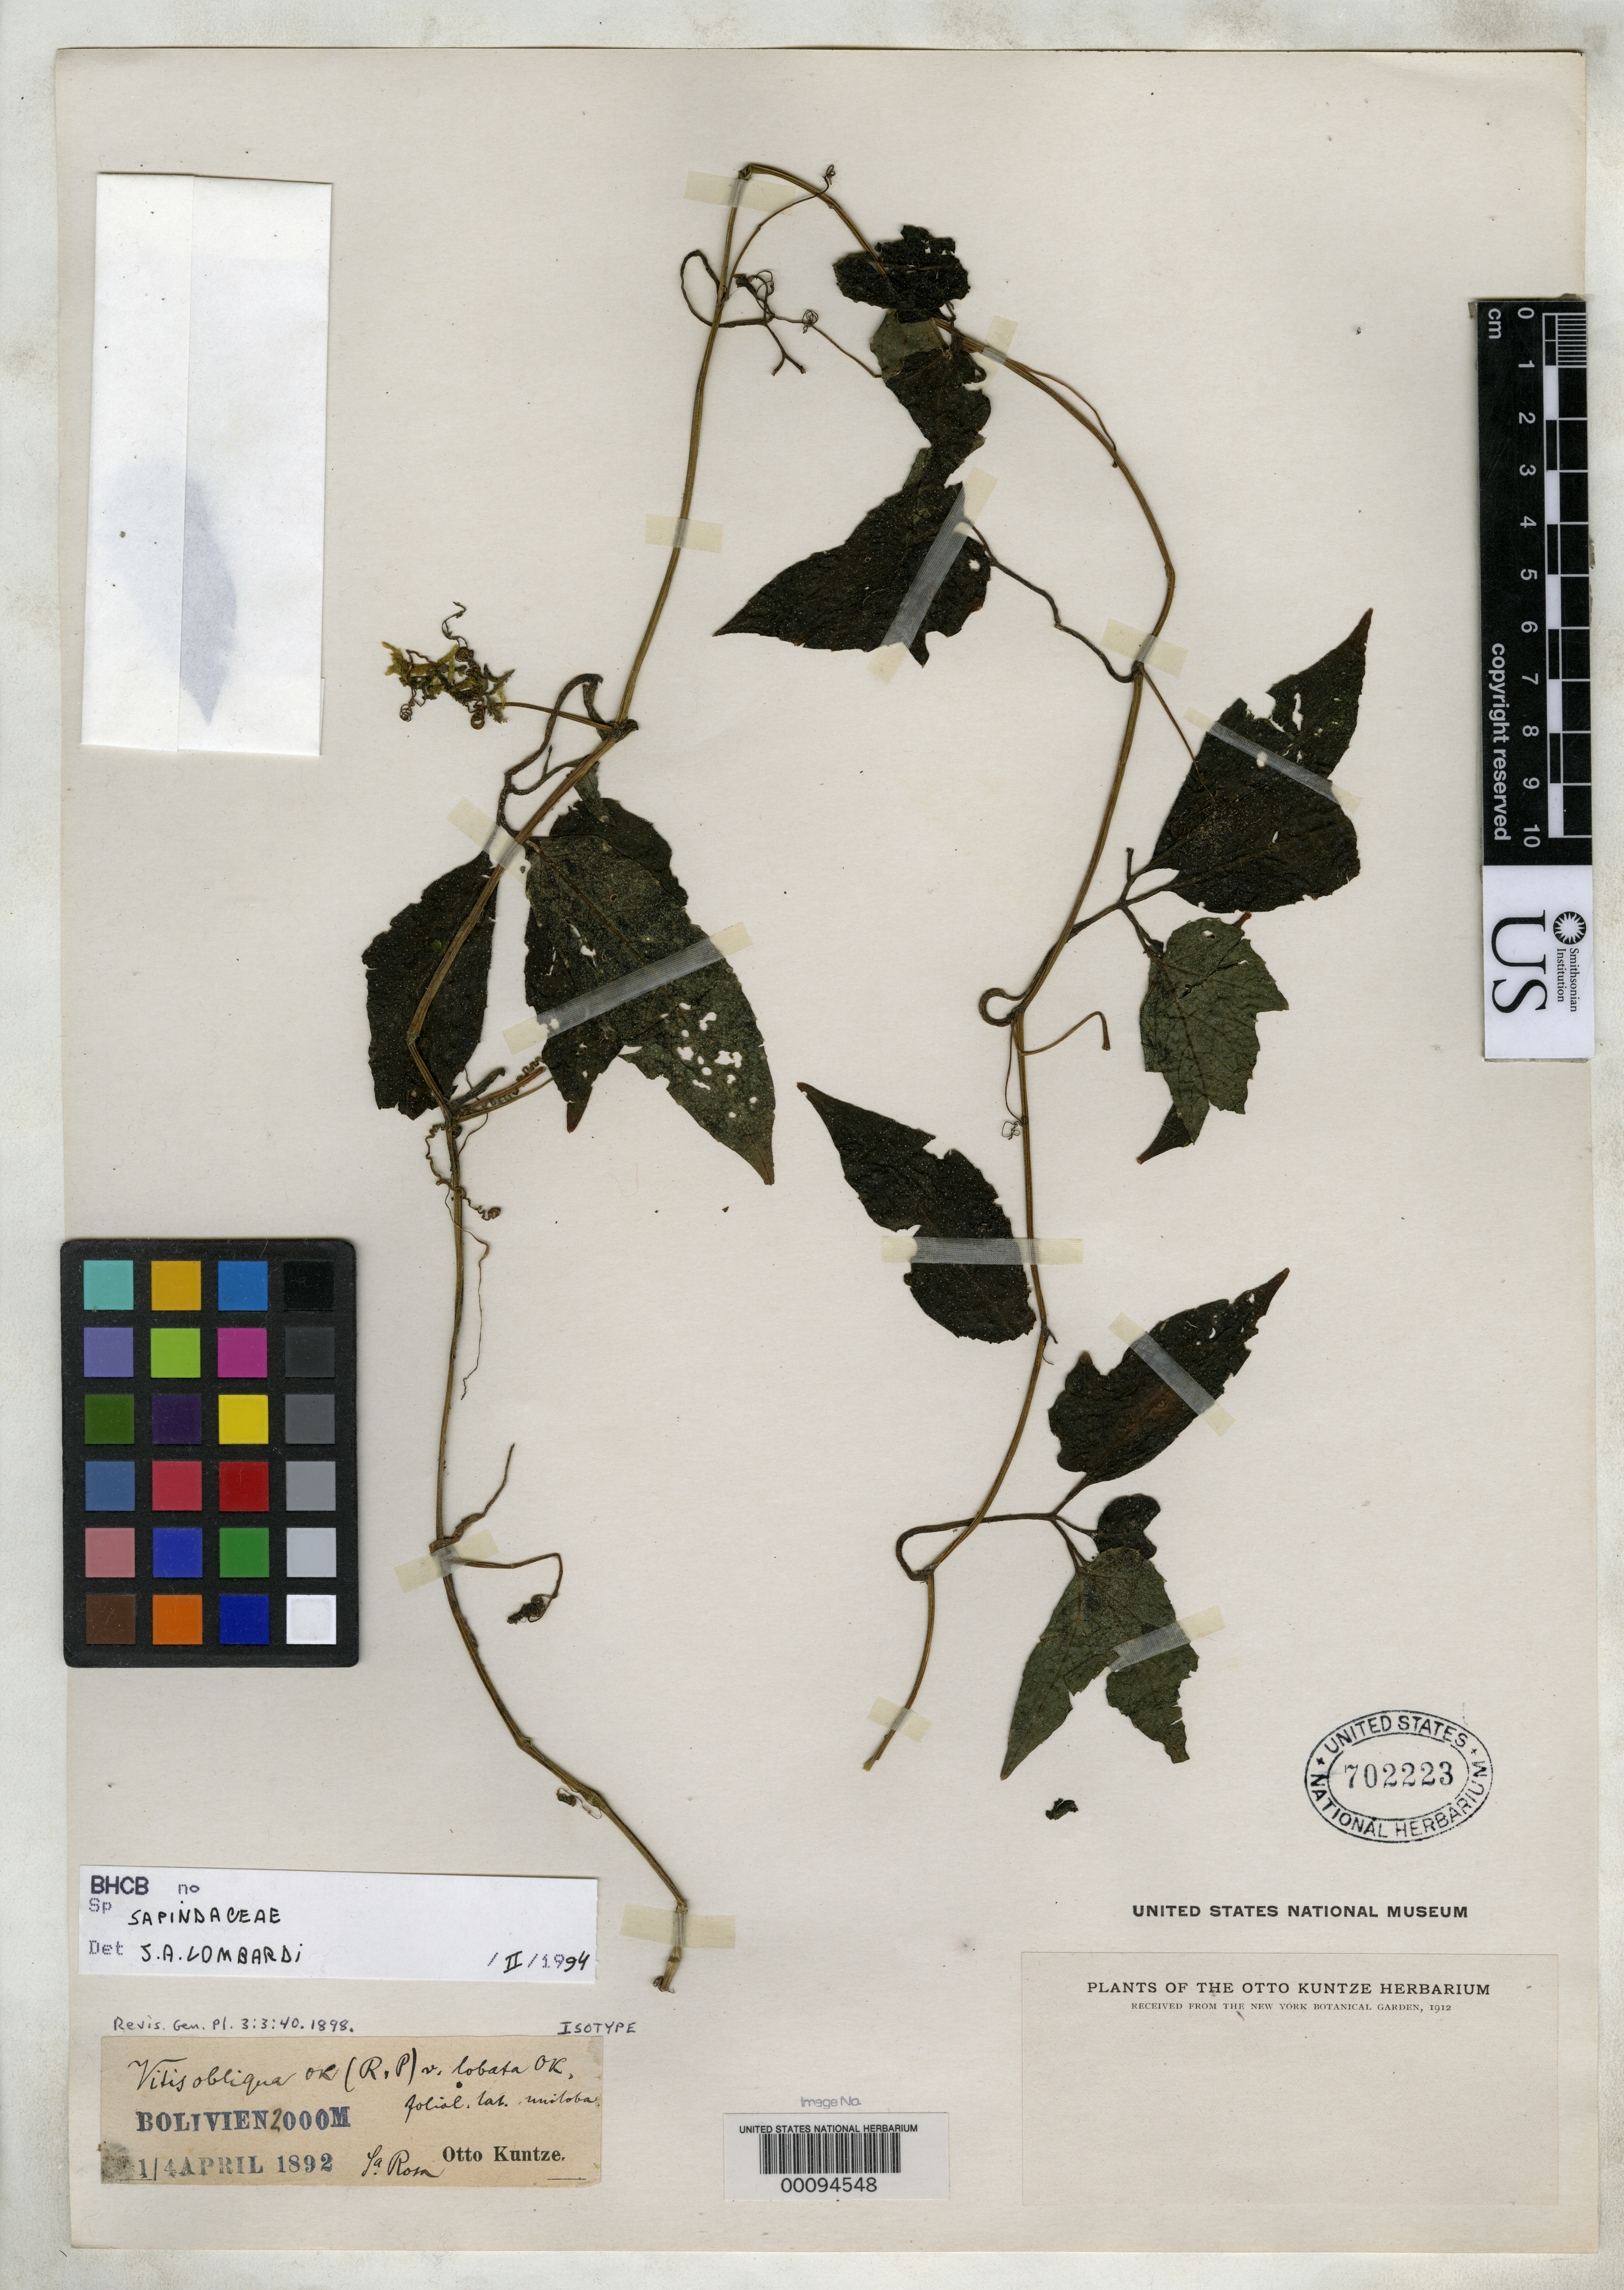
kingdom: Plantae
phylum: Tracheophyta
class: Magnoliopsida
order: Vitales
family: Vitaceae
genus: Vitis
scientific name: Vitis obliqua var. obata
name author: Kuntze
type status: Isotype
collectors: C.E.O. Kuntze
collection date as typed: Apr. 1892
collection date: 1892-04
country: Bolivia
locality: Santa Rosa.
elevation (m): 2000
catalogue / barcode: US 702223